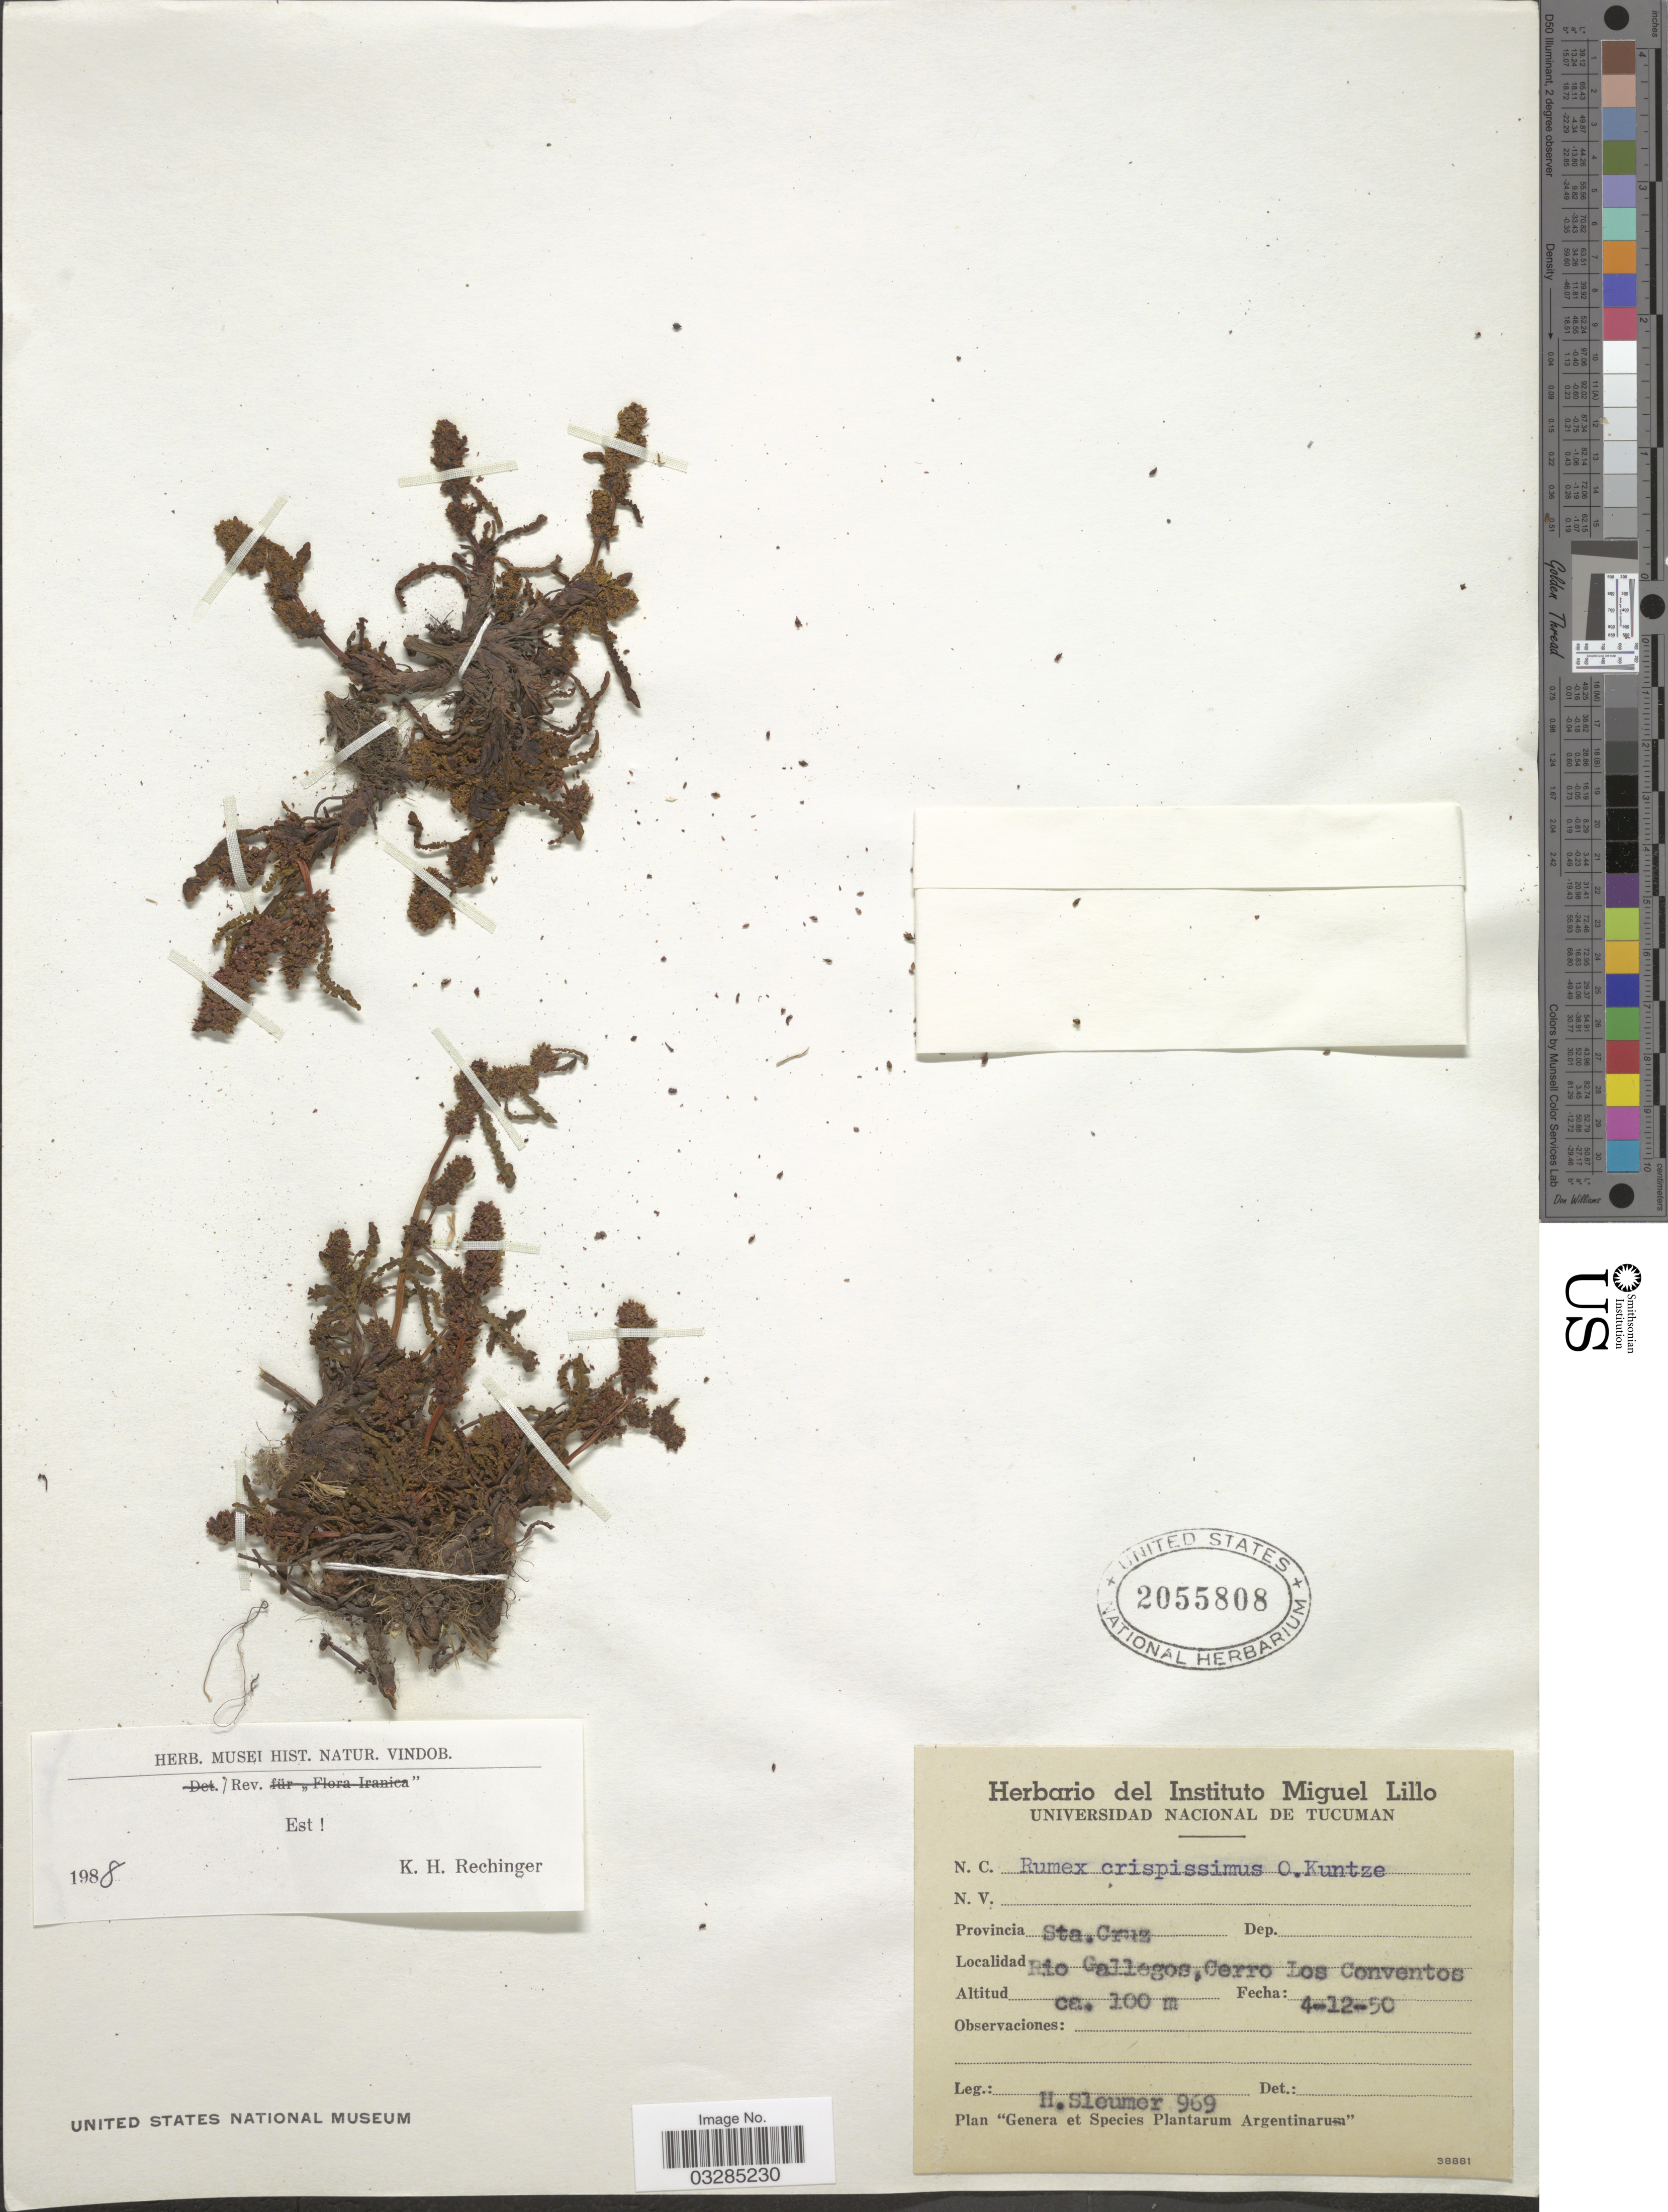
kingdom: Plantae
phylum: Tracheophyta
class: Magnoliopsida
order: Caryophyllales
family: Polygonaceae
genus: Rumex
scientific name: Rumex crispissimus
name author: Kuntze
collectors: H. O. Sleumer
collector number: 969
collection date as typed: Transcribed d/m/y: 4/12/50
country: Argentina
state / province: Santa Cruz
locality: Rio Gallegos, Cerro Los Conventos.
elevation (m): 100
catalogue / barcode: US 2055808